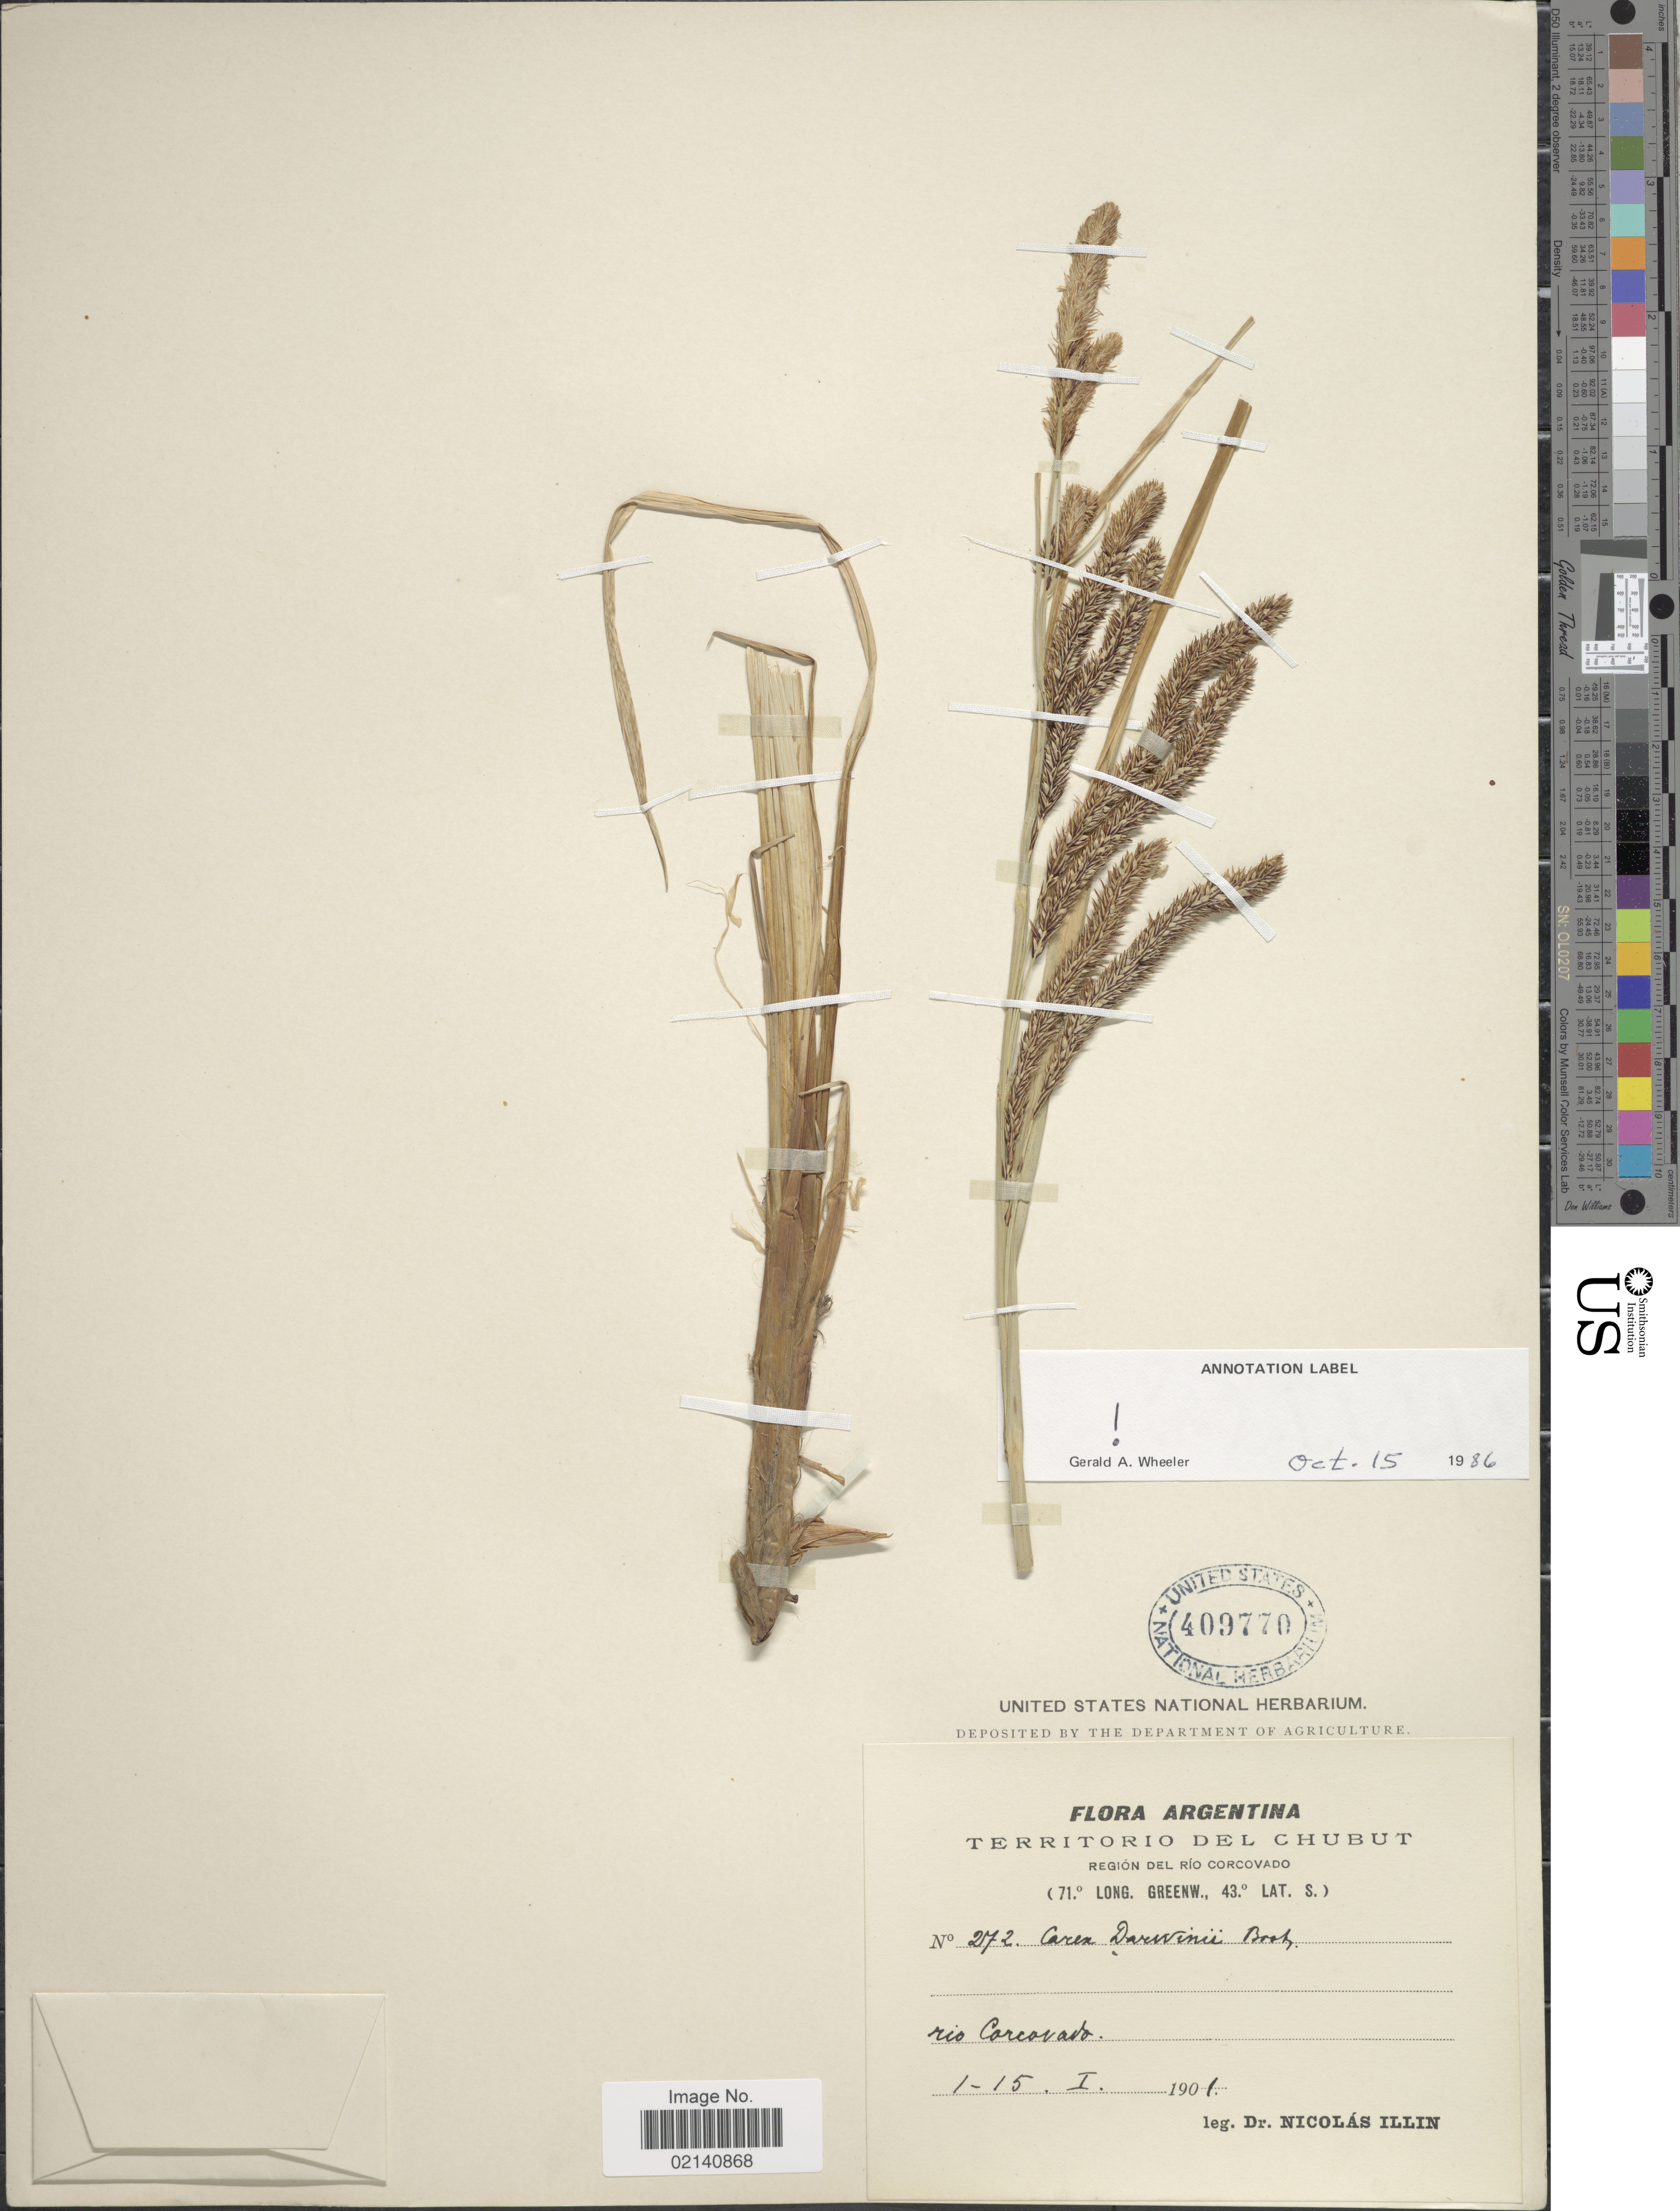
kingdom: Plantae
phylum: Tracheophyta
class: Liliopsida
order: Poales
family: Cyperaceae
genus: Carex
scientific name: Carex darwinii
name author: Boott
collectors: N. Illin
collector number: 272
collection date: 1901-01-01/1901-01-15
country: Argentina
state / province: Chubut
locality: Region del Rio Corcovado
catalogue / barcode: US 409770